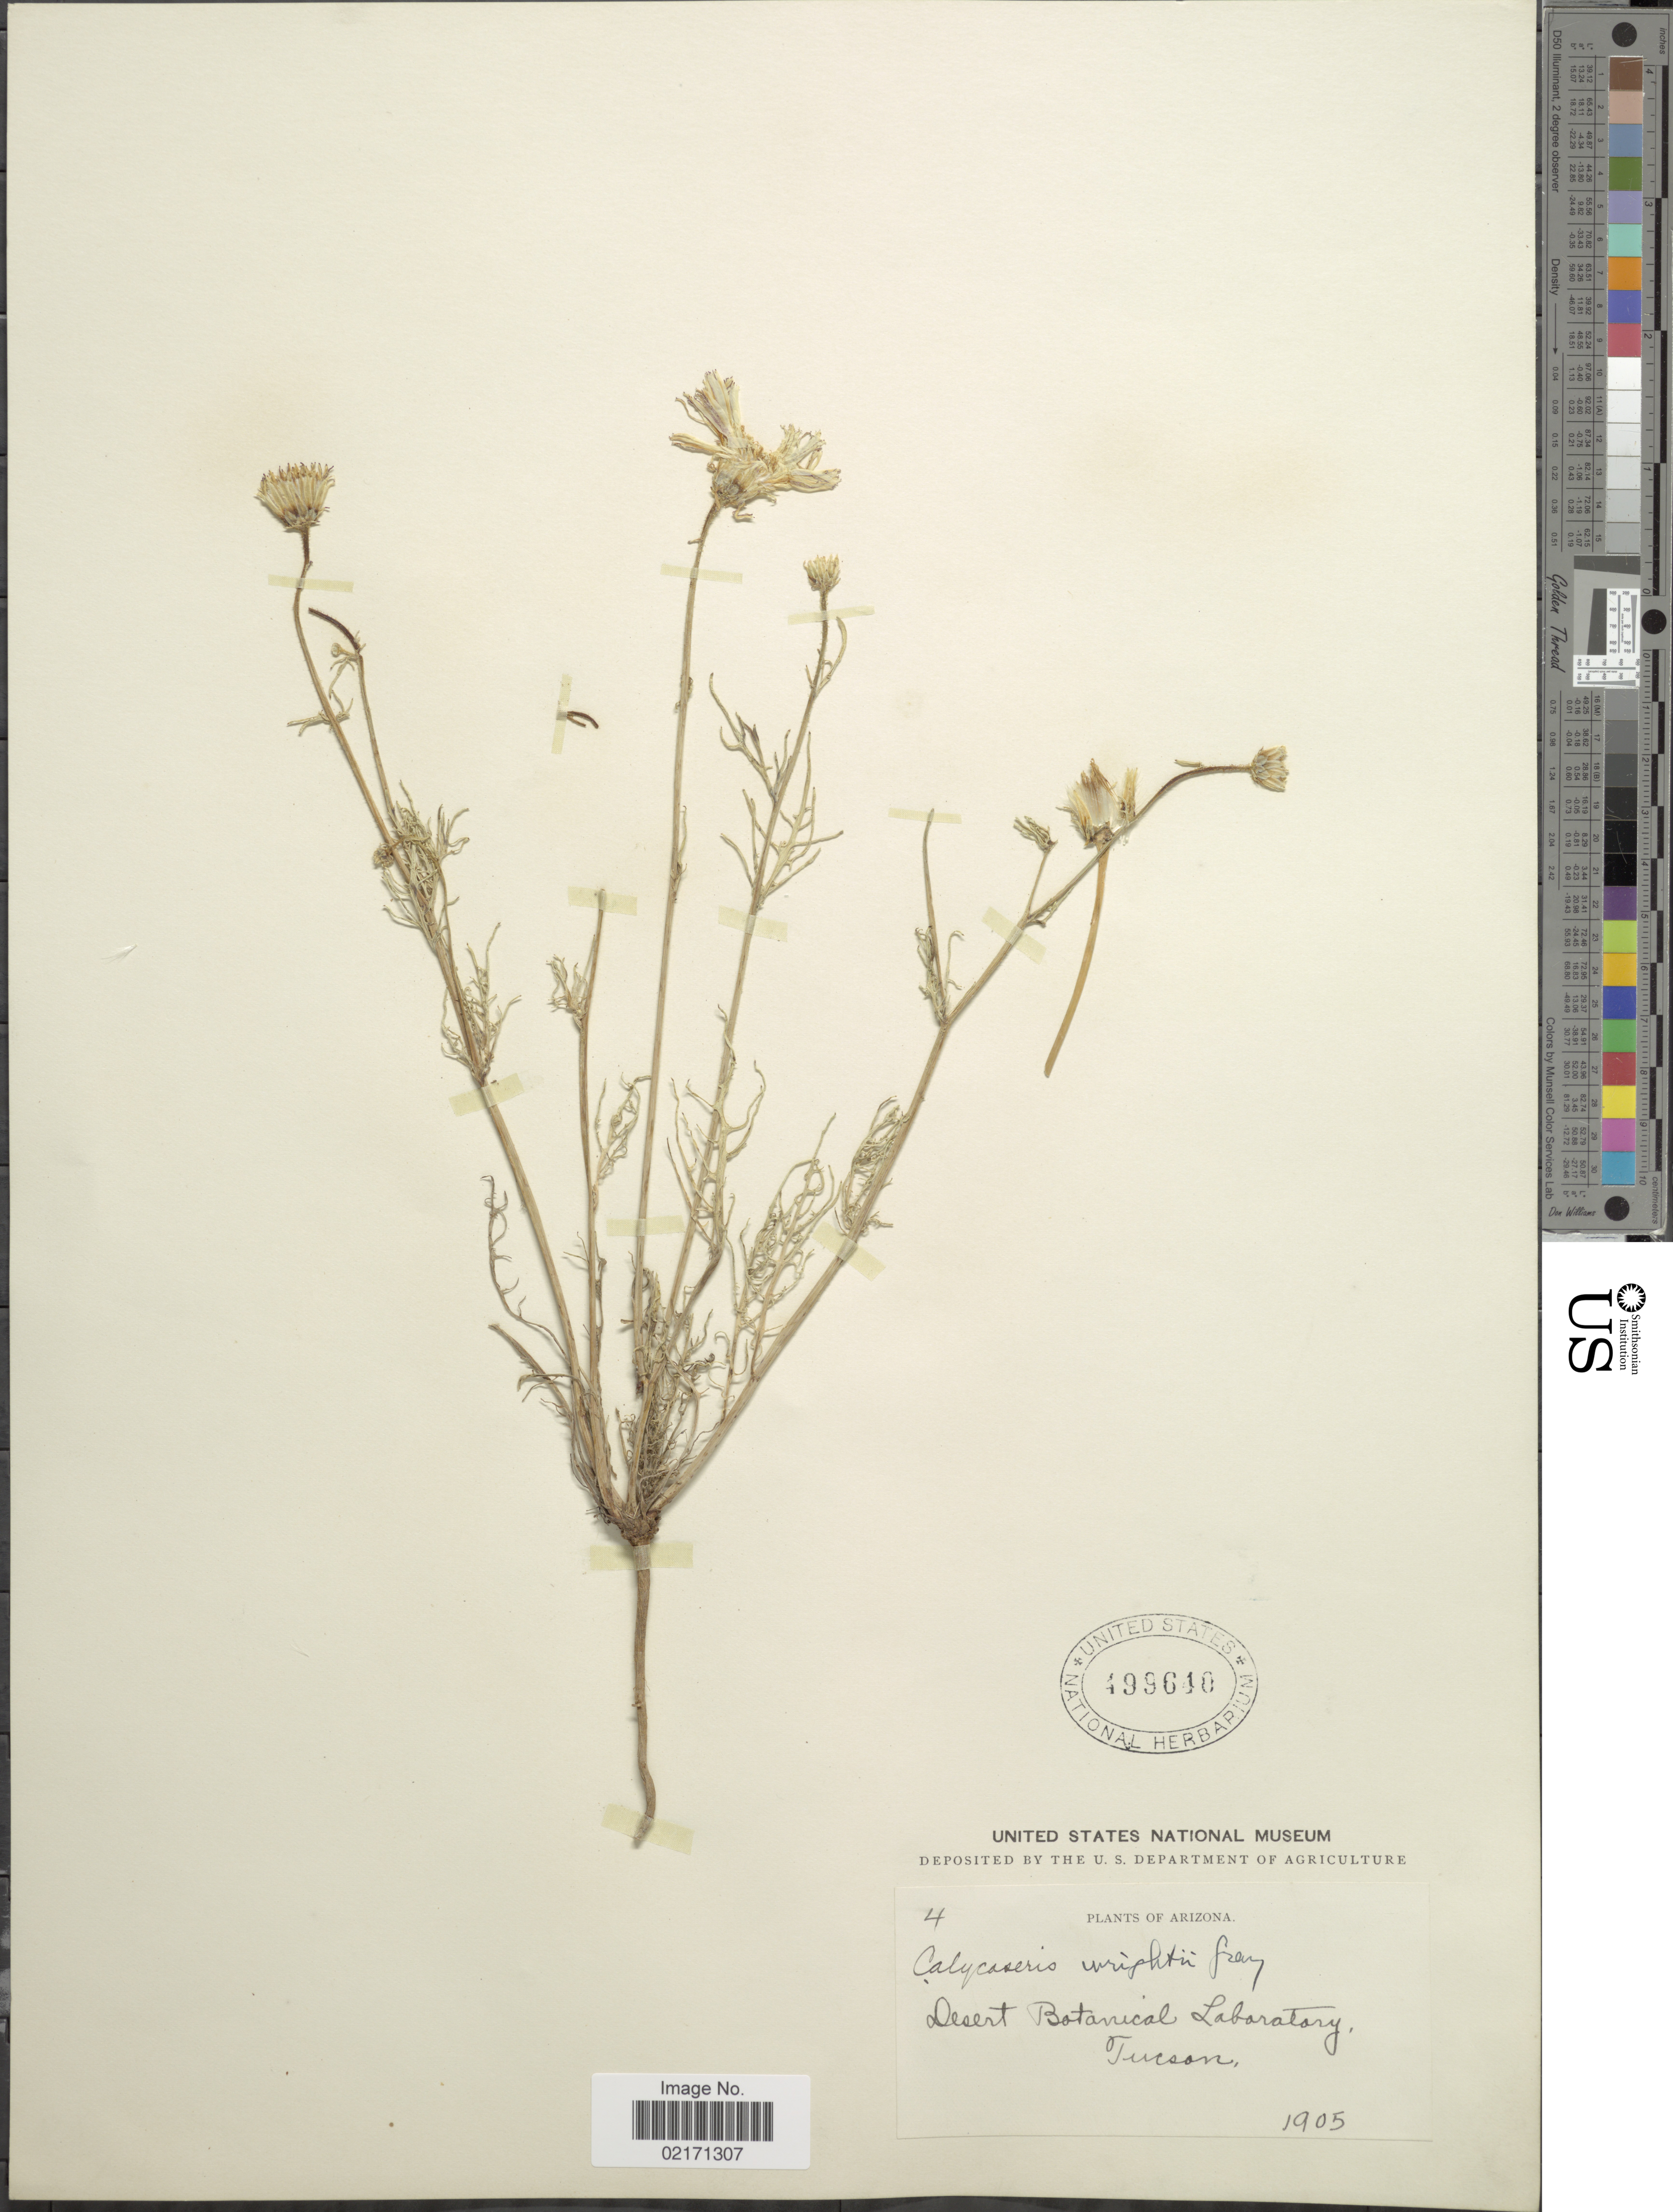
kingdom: Plantae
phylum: Tracheophyta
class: Magnoliopsida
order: Asterales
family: Asteraceae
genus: Calycoseris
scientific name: Calycoseris wrightii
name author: A. Gray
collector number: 4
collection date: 1905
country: United States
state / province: Arizona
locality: Deseet Botanical Laboratory, Tucson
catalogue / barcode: US 499640